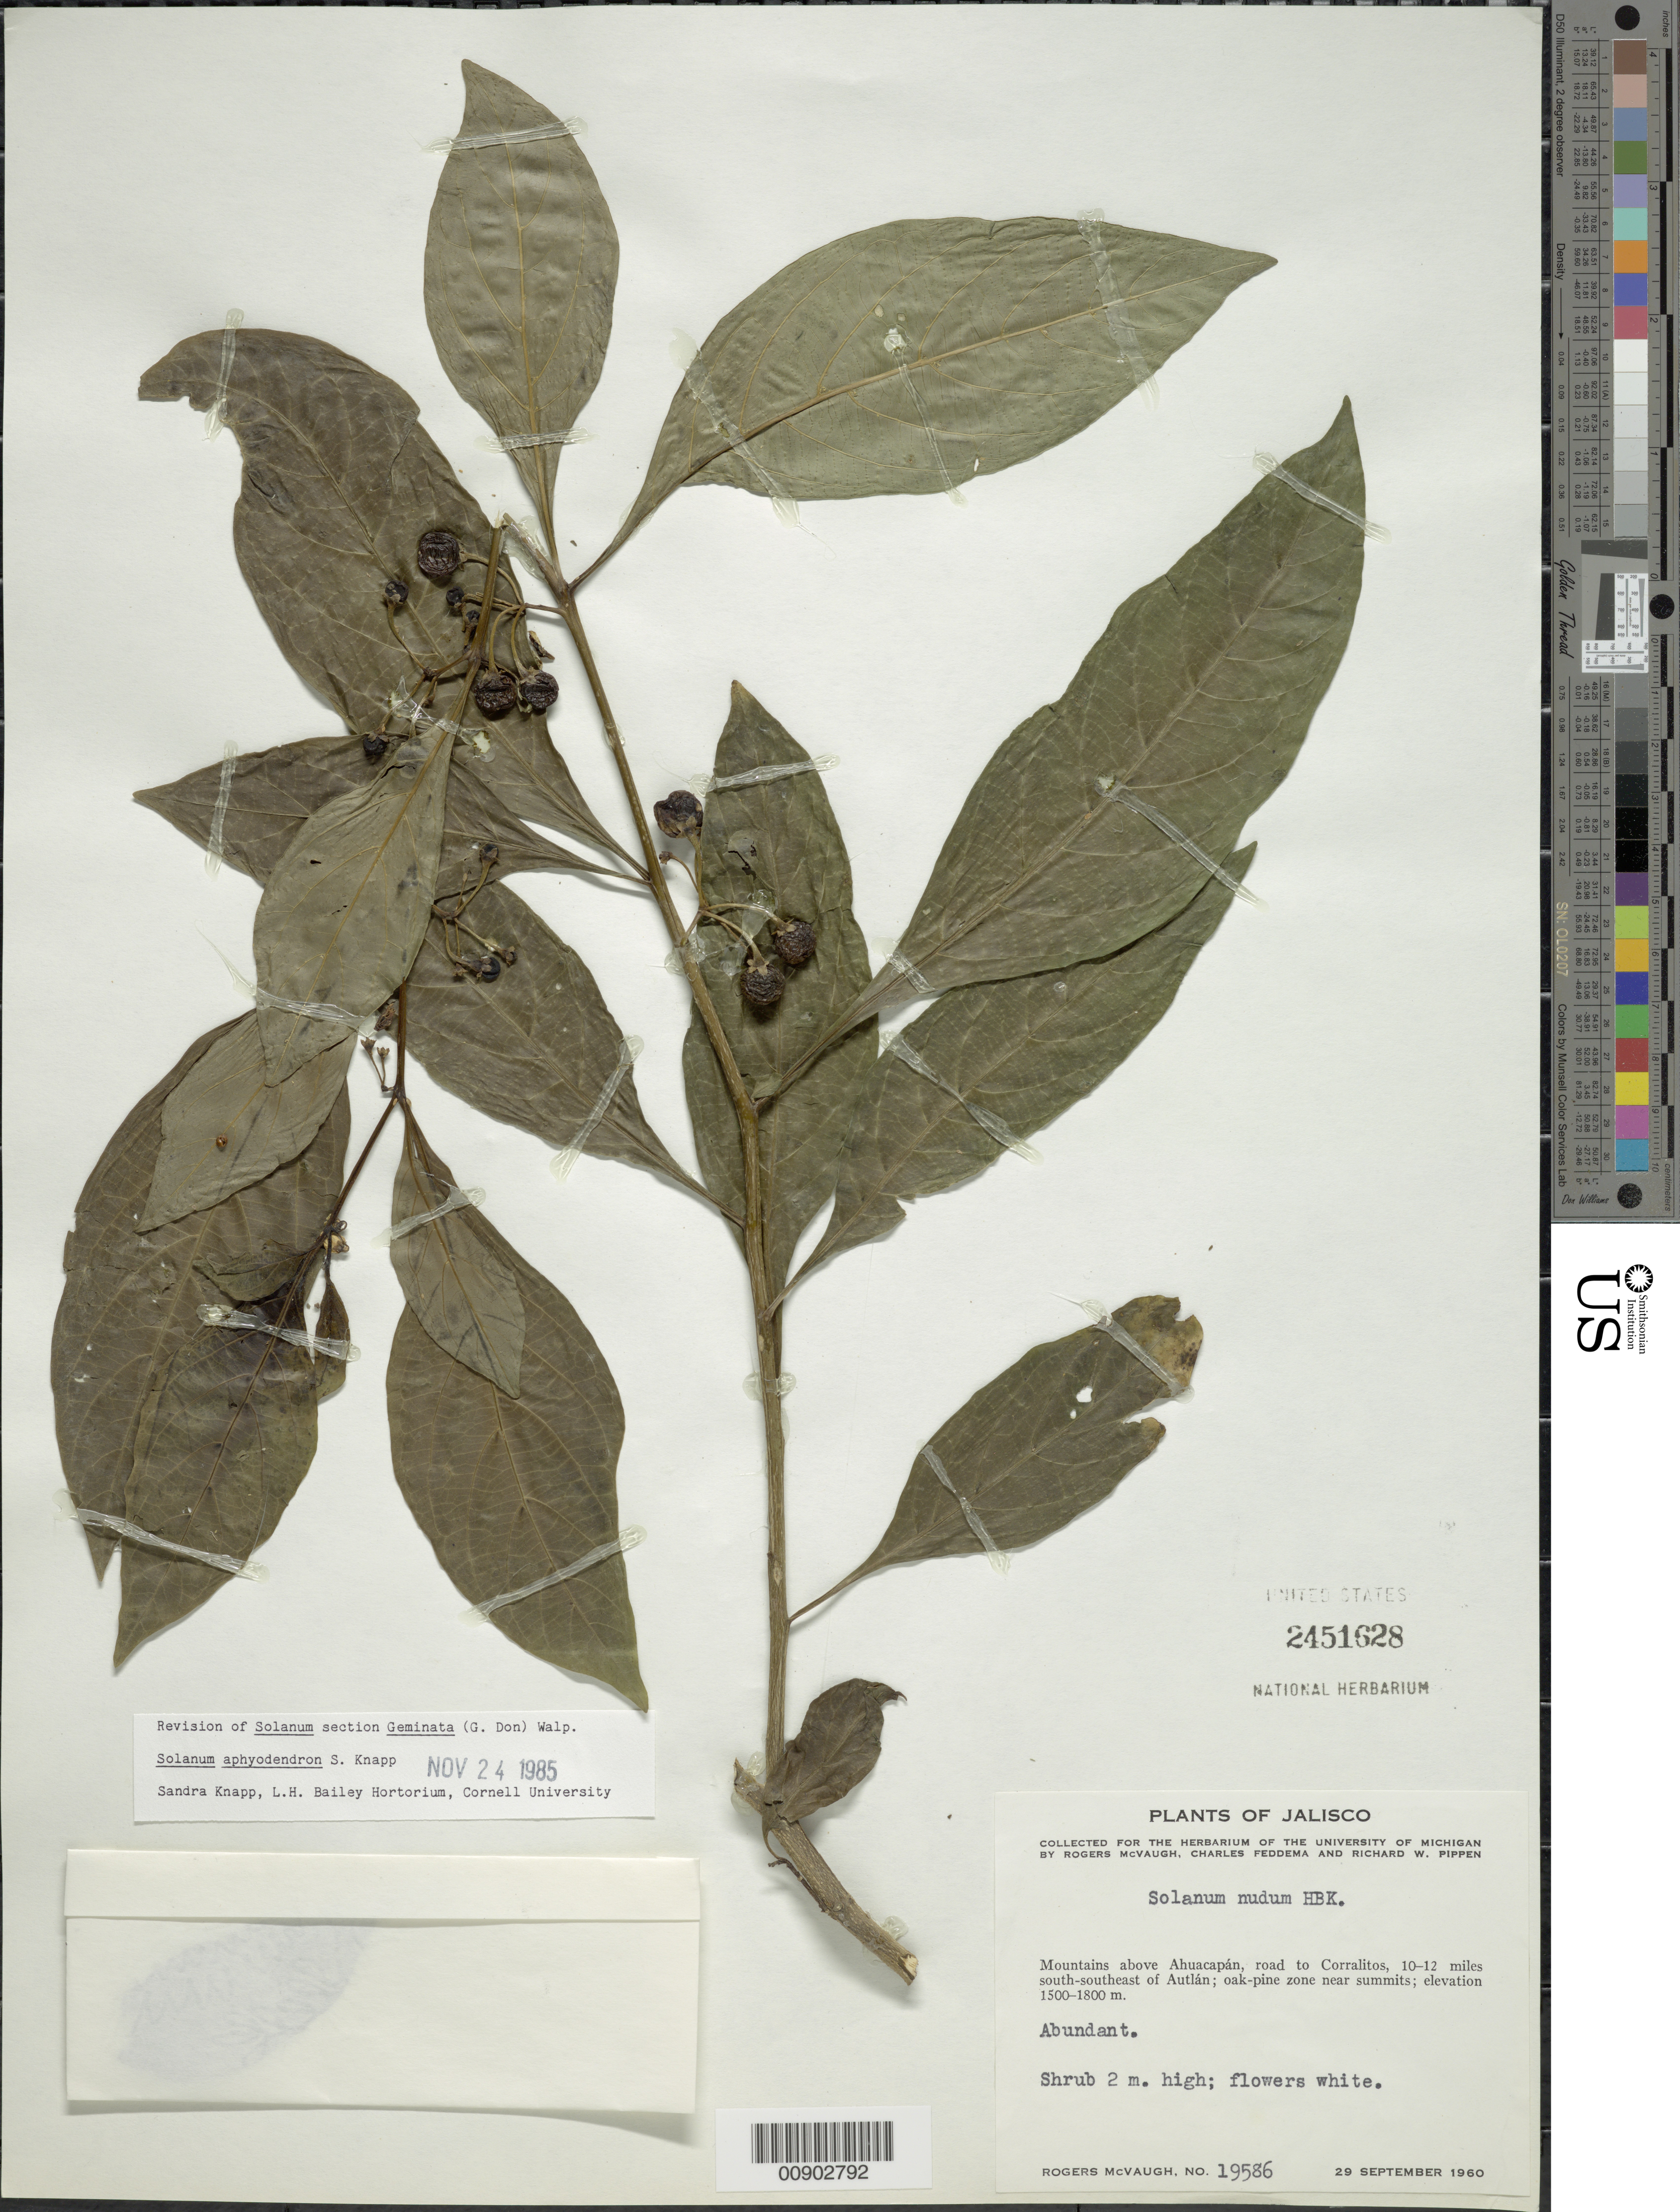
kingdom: Plantae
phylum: Tracheophyta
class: Magnoliopsida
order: Solanales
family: Solanaceae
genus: Solanum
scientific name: Solanum aphyodendron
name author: S. Knapp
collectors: R. McVaugh, C. Feddema & R. W. Pippen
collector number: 19586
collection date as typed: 29 Sep 1960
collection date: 1960-09-29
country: Mexico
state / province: Jalisco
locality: Mountains above Ahuacapán, road to Corralitos, 10-12 miles south-southeast of Autlán.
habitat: Oak-Pine zone near summits.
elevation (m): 1800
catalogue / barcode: US 2451628